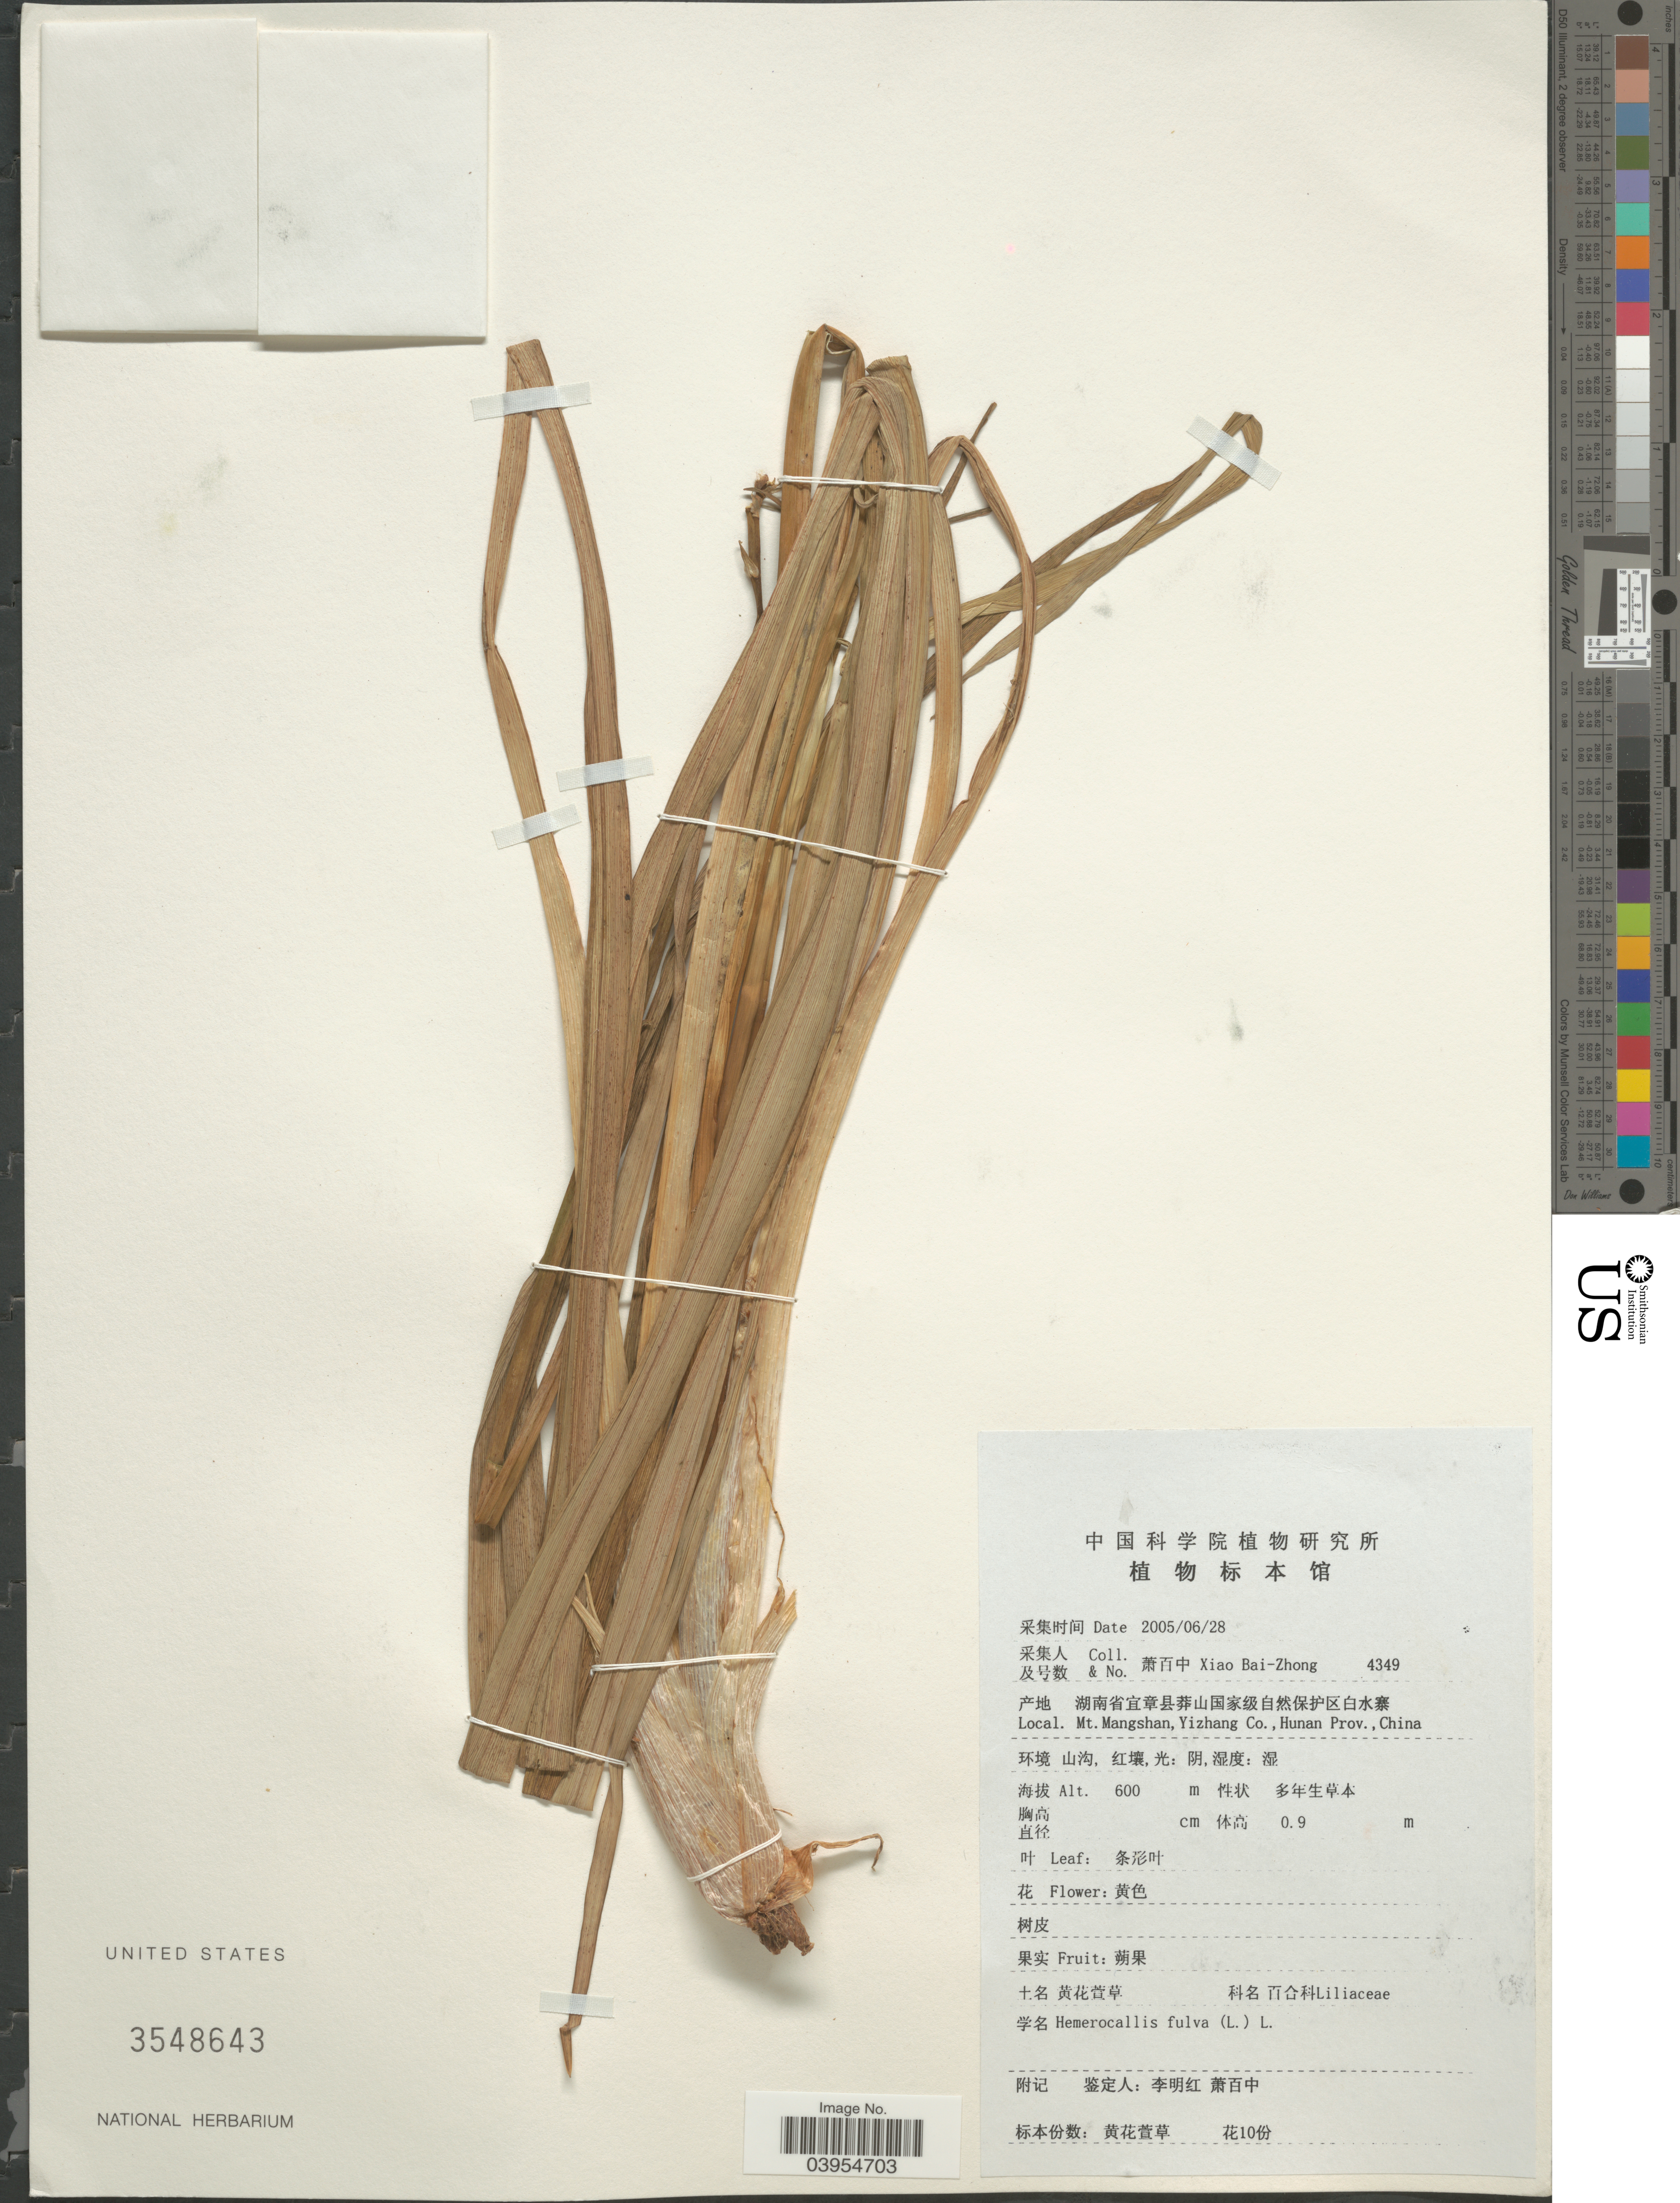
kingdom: Plantae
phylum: Tracheophyta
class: Liliopsida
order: Asparagales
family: Asphodelaceae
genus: Hemerocallis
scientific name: Hemerocallis fulva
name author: L.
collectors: B. Z. Xiao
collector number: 4349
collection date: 2005-06-28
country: China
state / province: Hunan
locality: Mt. Mangshan, Yizhang Co.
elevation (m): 600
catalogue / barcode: US 3548643